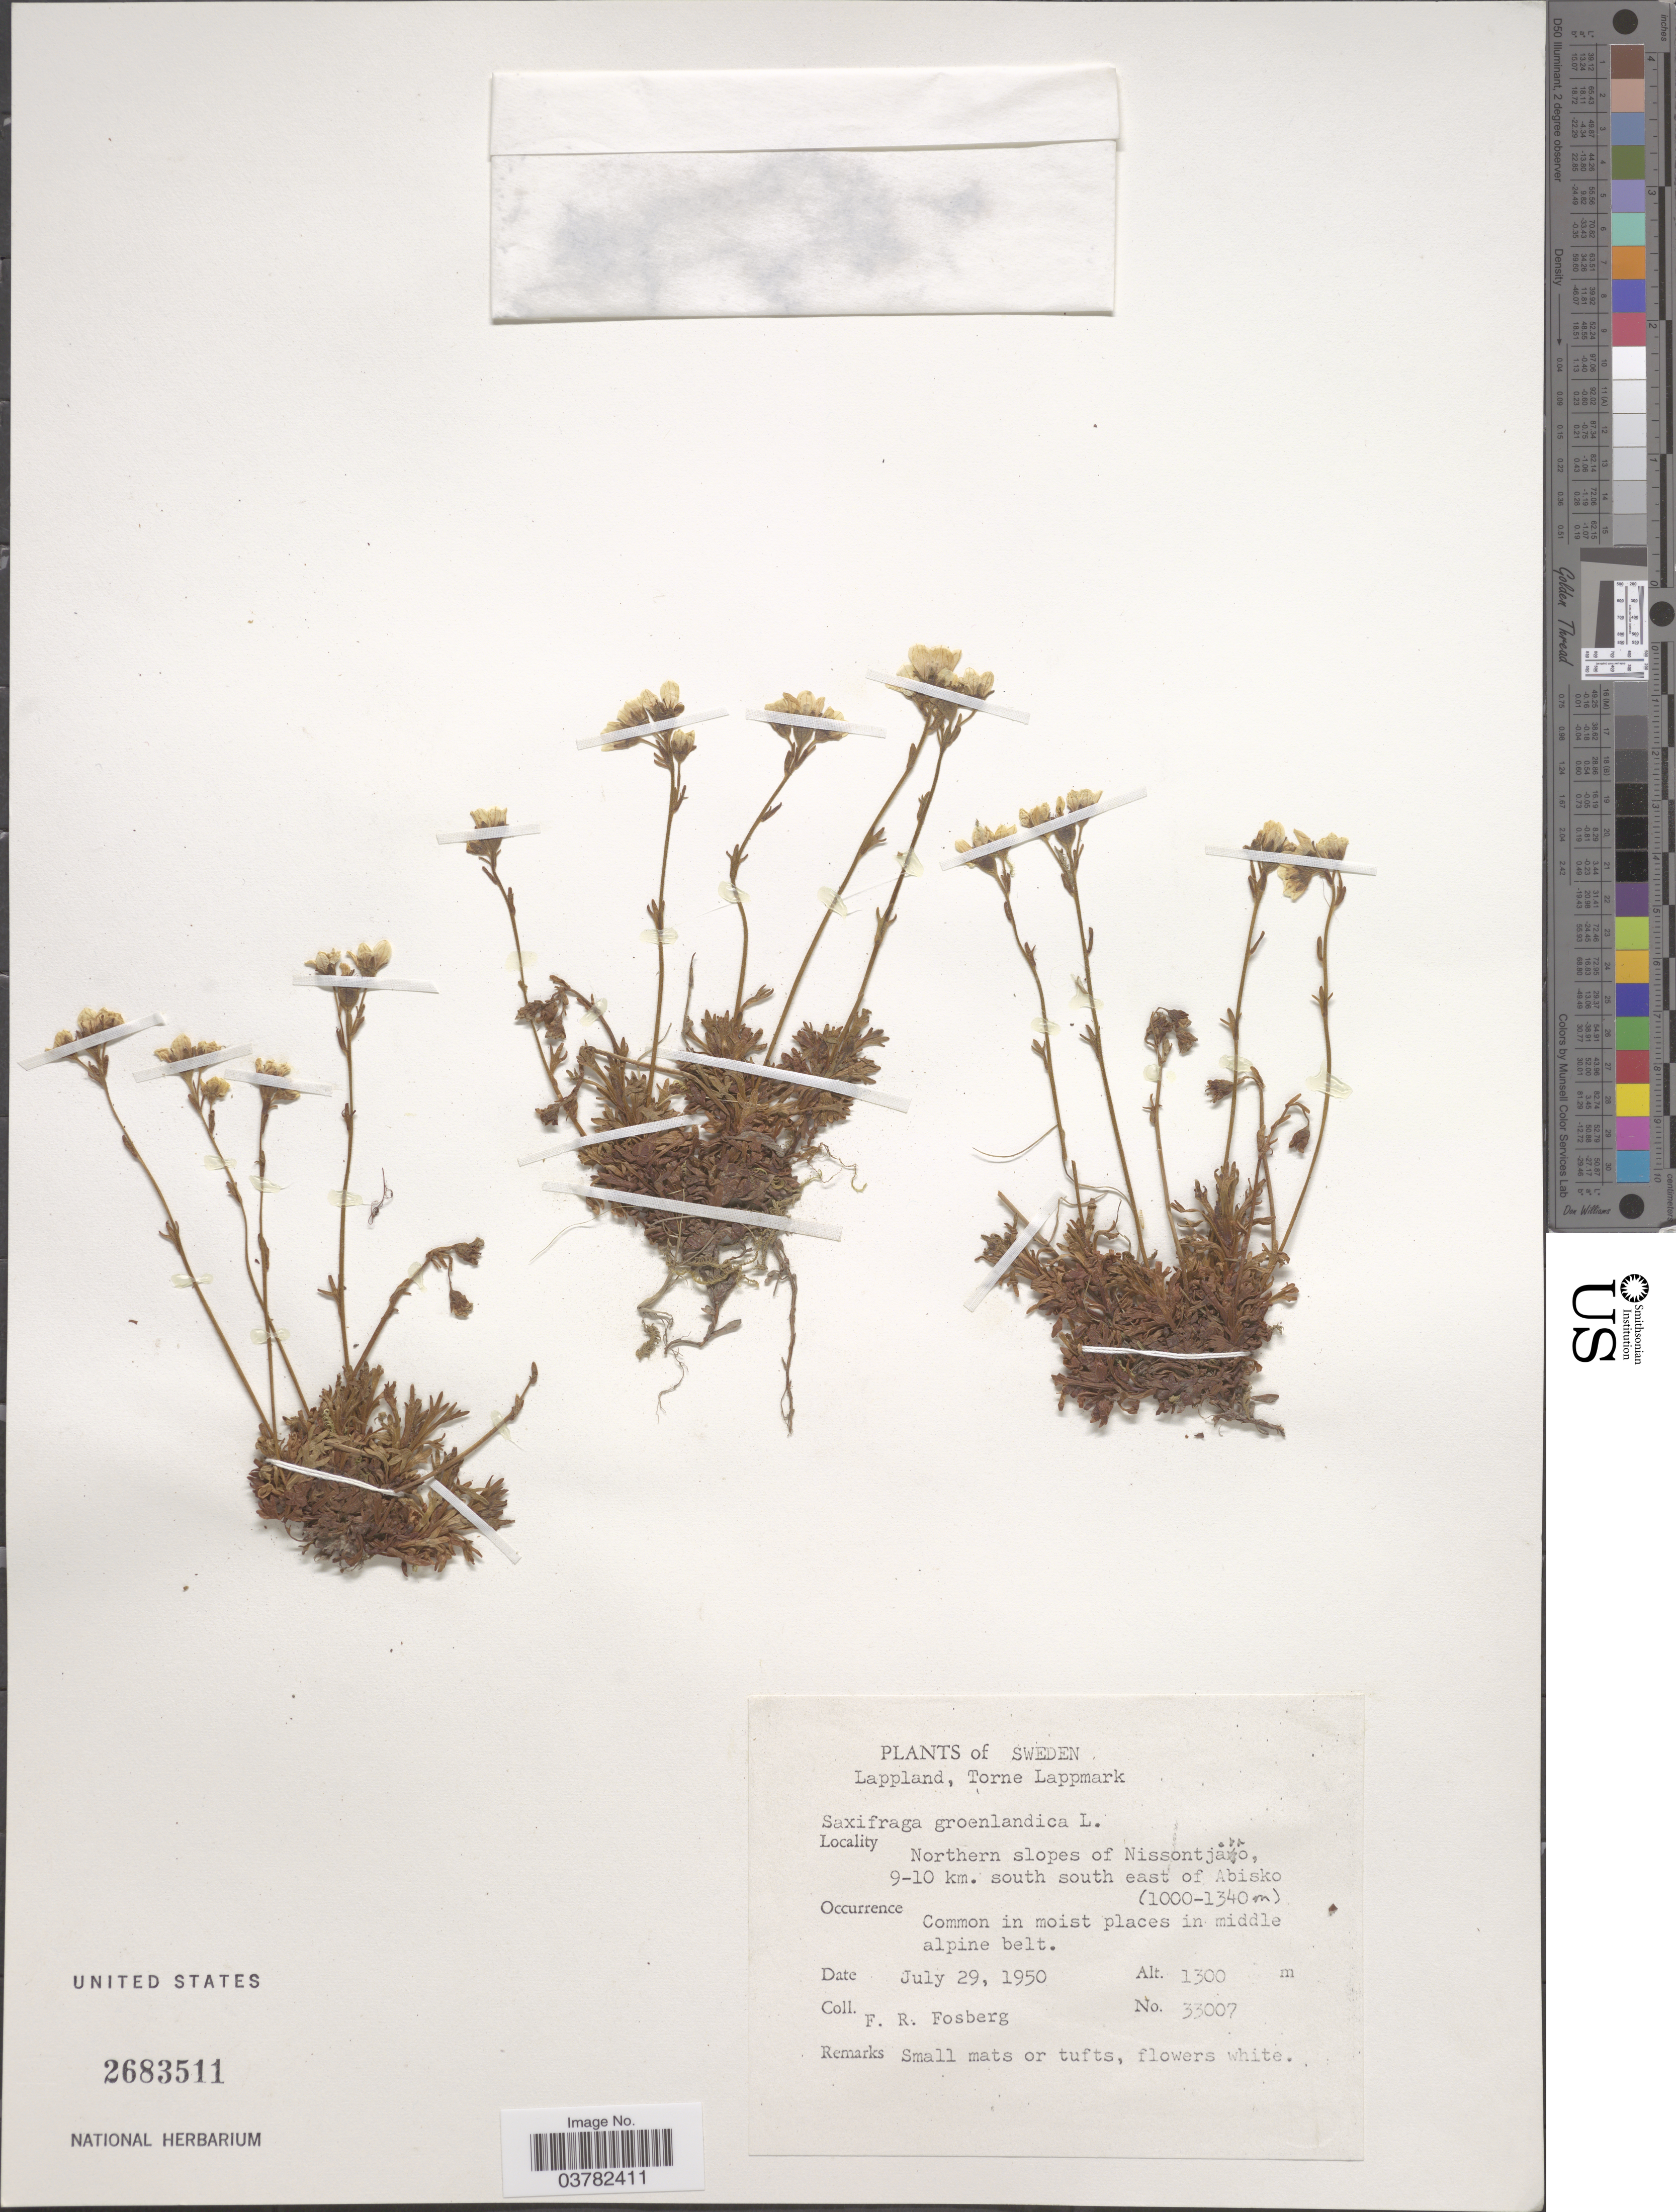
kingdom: Plantae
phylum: Tracheophyta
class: Magnoliopsida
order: Saxifragales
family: Saxifragaceae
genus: Saxifraga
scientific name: Saxifraga groenlandica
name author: L.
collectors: F. R. Fosberg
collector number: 33007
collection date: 1950-07-29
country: Sweden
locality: Lappland, Torne Lappmark. Northern slopes of Nissontjarro, 9-10 km. south south east of Abisko.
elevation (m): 1300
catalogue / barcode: US 2683511